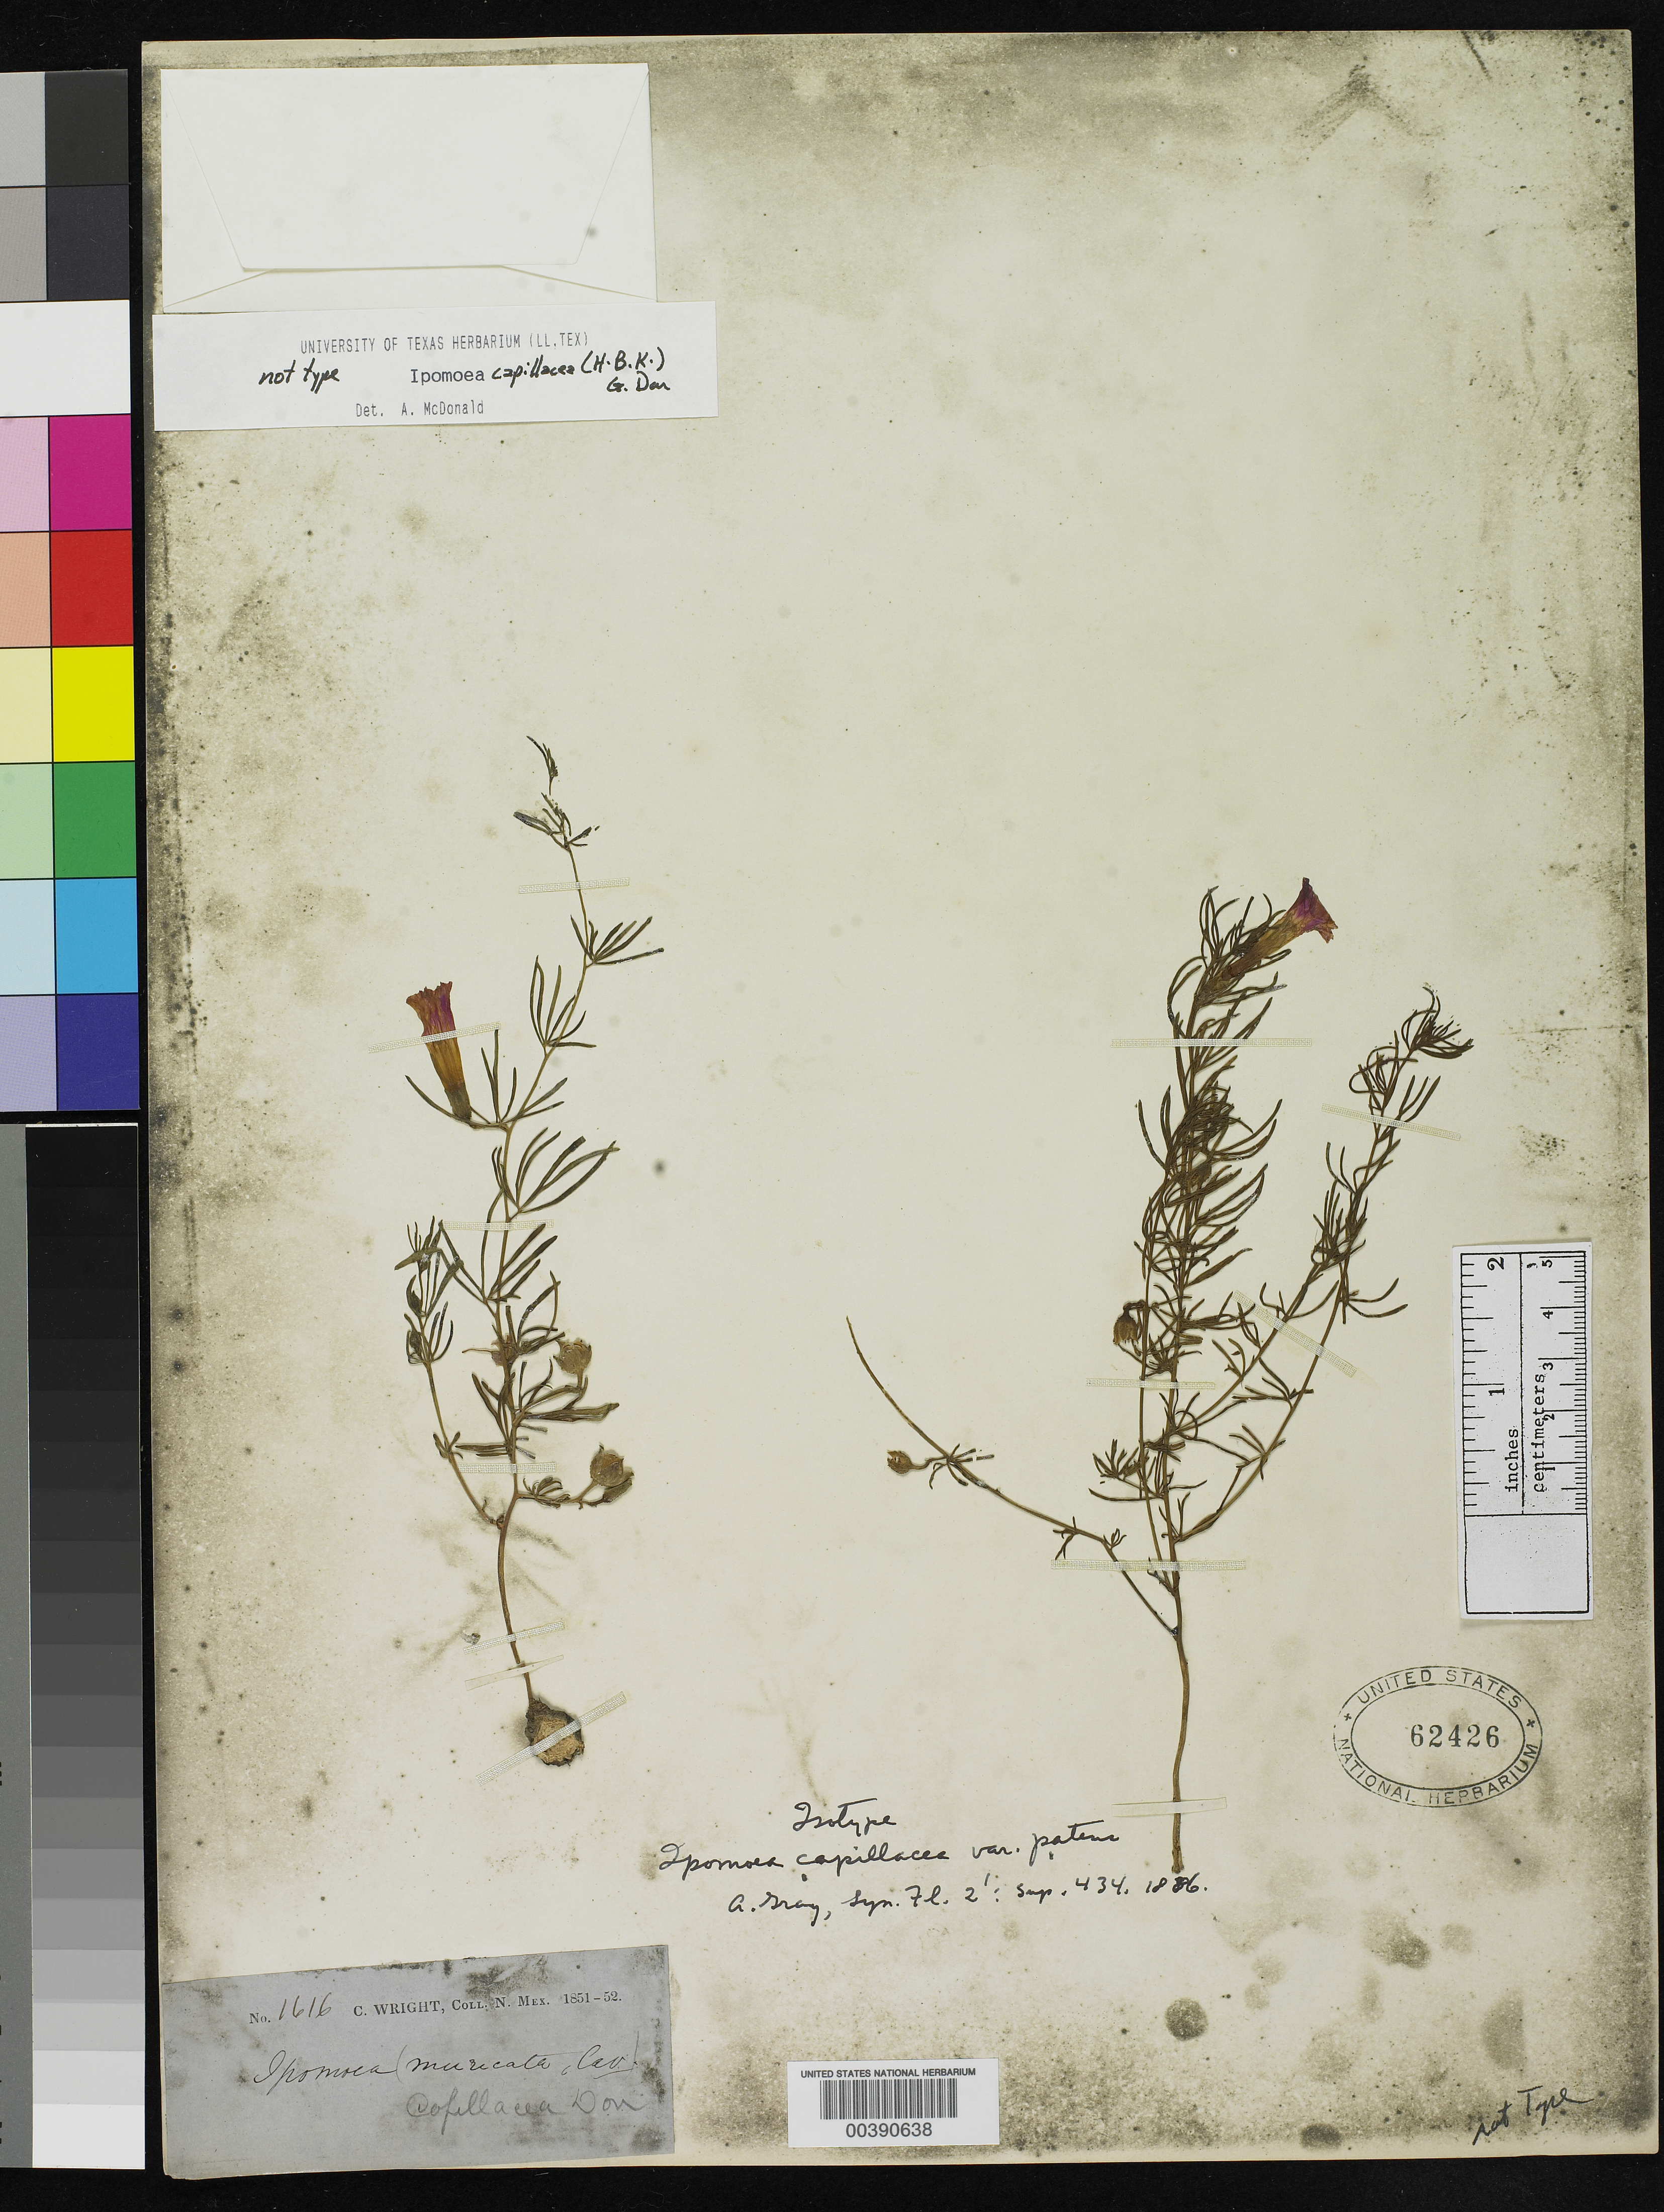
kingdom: Plantae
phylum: Tracheophyta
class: Magnoliopsida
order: Solanales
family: Convolvulaceae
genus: Ipomoea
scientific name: Ipomoea capillacea var. patens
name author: A. Gray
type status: Isotype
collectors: C. Wright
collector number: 1616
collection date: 1851/1852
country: United States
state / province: New Mexico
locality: "N. Mex." [=northern Mexico or New Mexico? either way possibly referring to present-day Arizona or Texas]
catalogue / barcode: US 62426